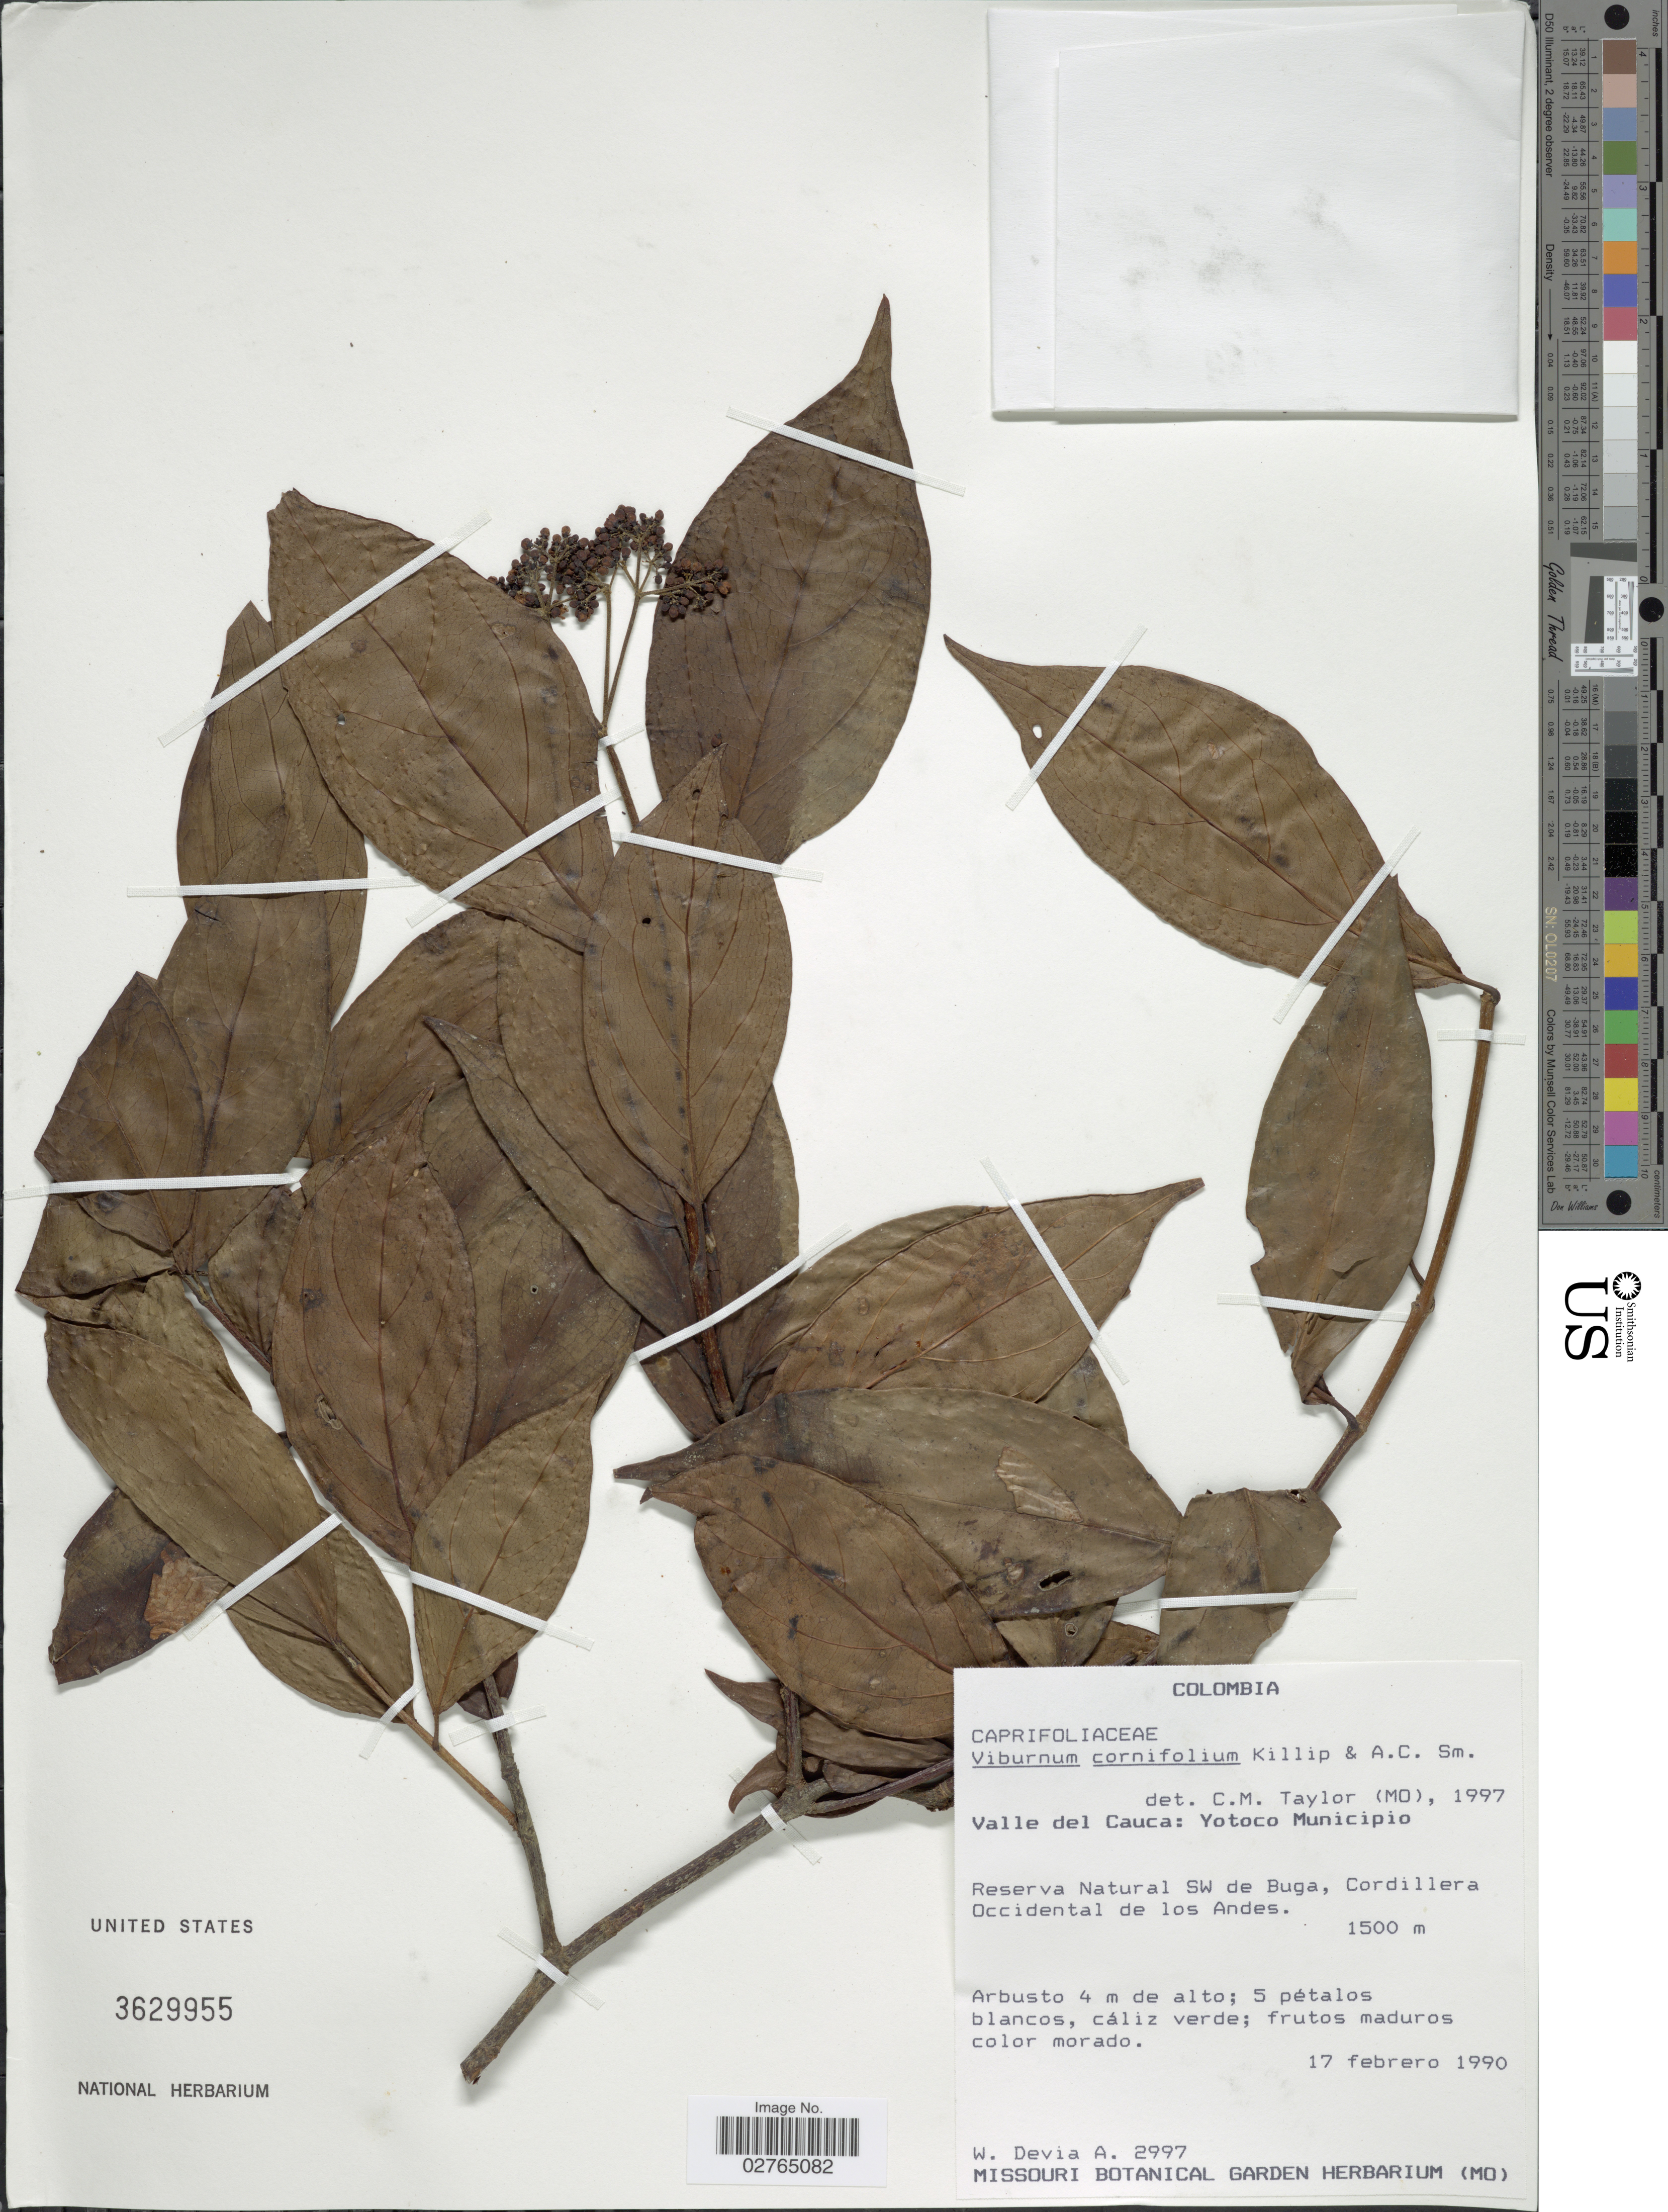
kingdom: Plantae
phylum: Tracheophyta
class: Magnoliopsida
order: Dipsacales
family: Viburnaceae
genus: Viburnum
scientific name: Viburnum cornifolium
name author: Killip & A.C. Sm.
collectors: W. Devia A.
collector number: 2997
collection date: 1990-02-17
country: Colombia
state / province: Valle del Cauca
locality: Yotoco Municipio. Reserva Natural SW de Buga, Cordillera Occidental de los Andes.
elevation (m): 1500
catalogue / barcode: US 3629955